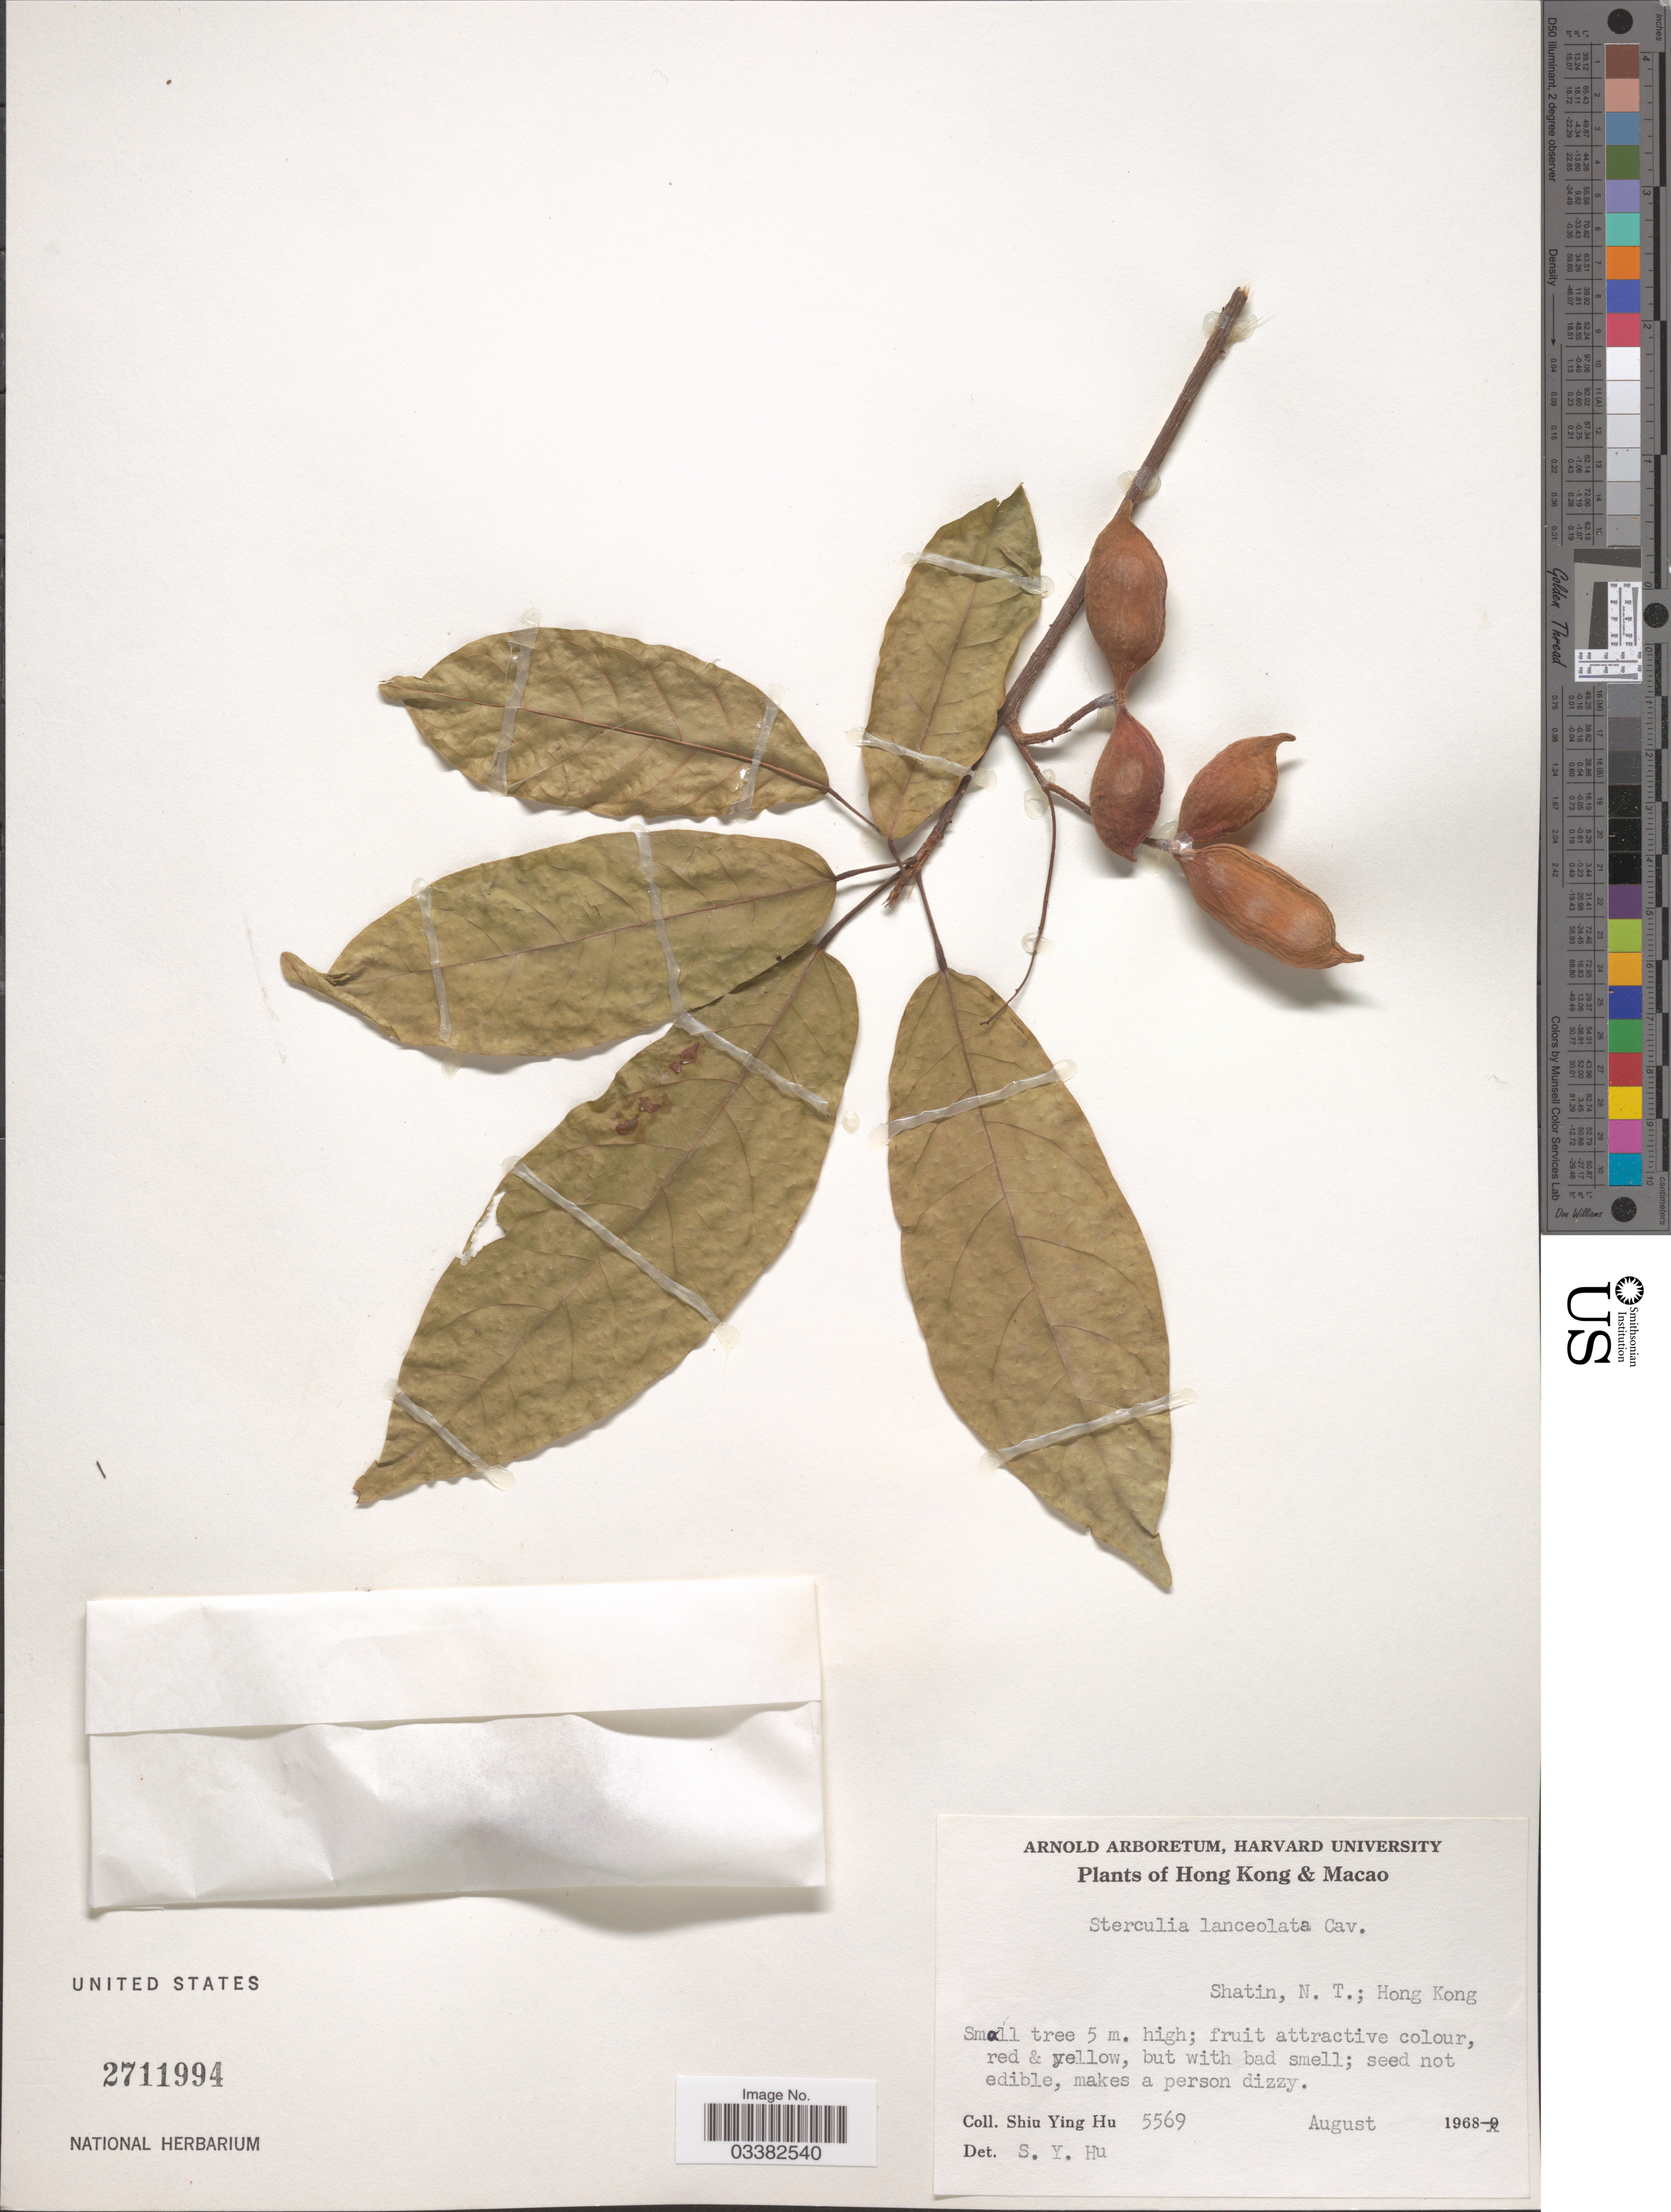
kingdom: Plantae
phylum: Tracheophyta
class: Magnoliopsida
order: Malvales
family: Malvaceae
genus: Sterculia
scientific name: Sterculia lanceolata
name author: Cav.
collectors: S. Y. Hu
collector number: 5569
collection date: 1968-08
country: China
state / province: Hong Kong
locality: Shatin, N. T.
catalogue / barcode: US 2711994